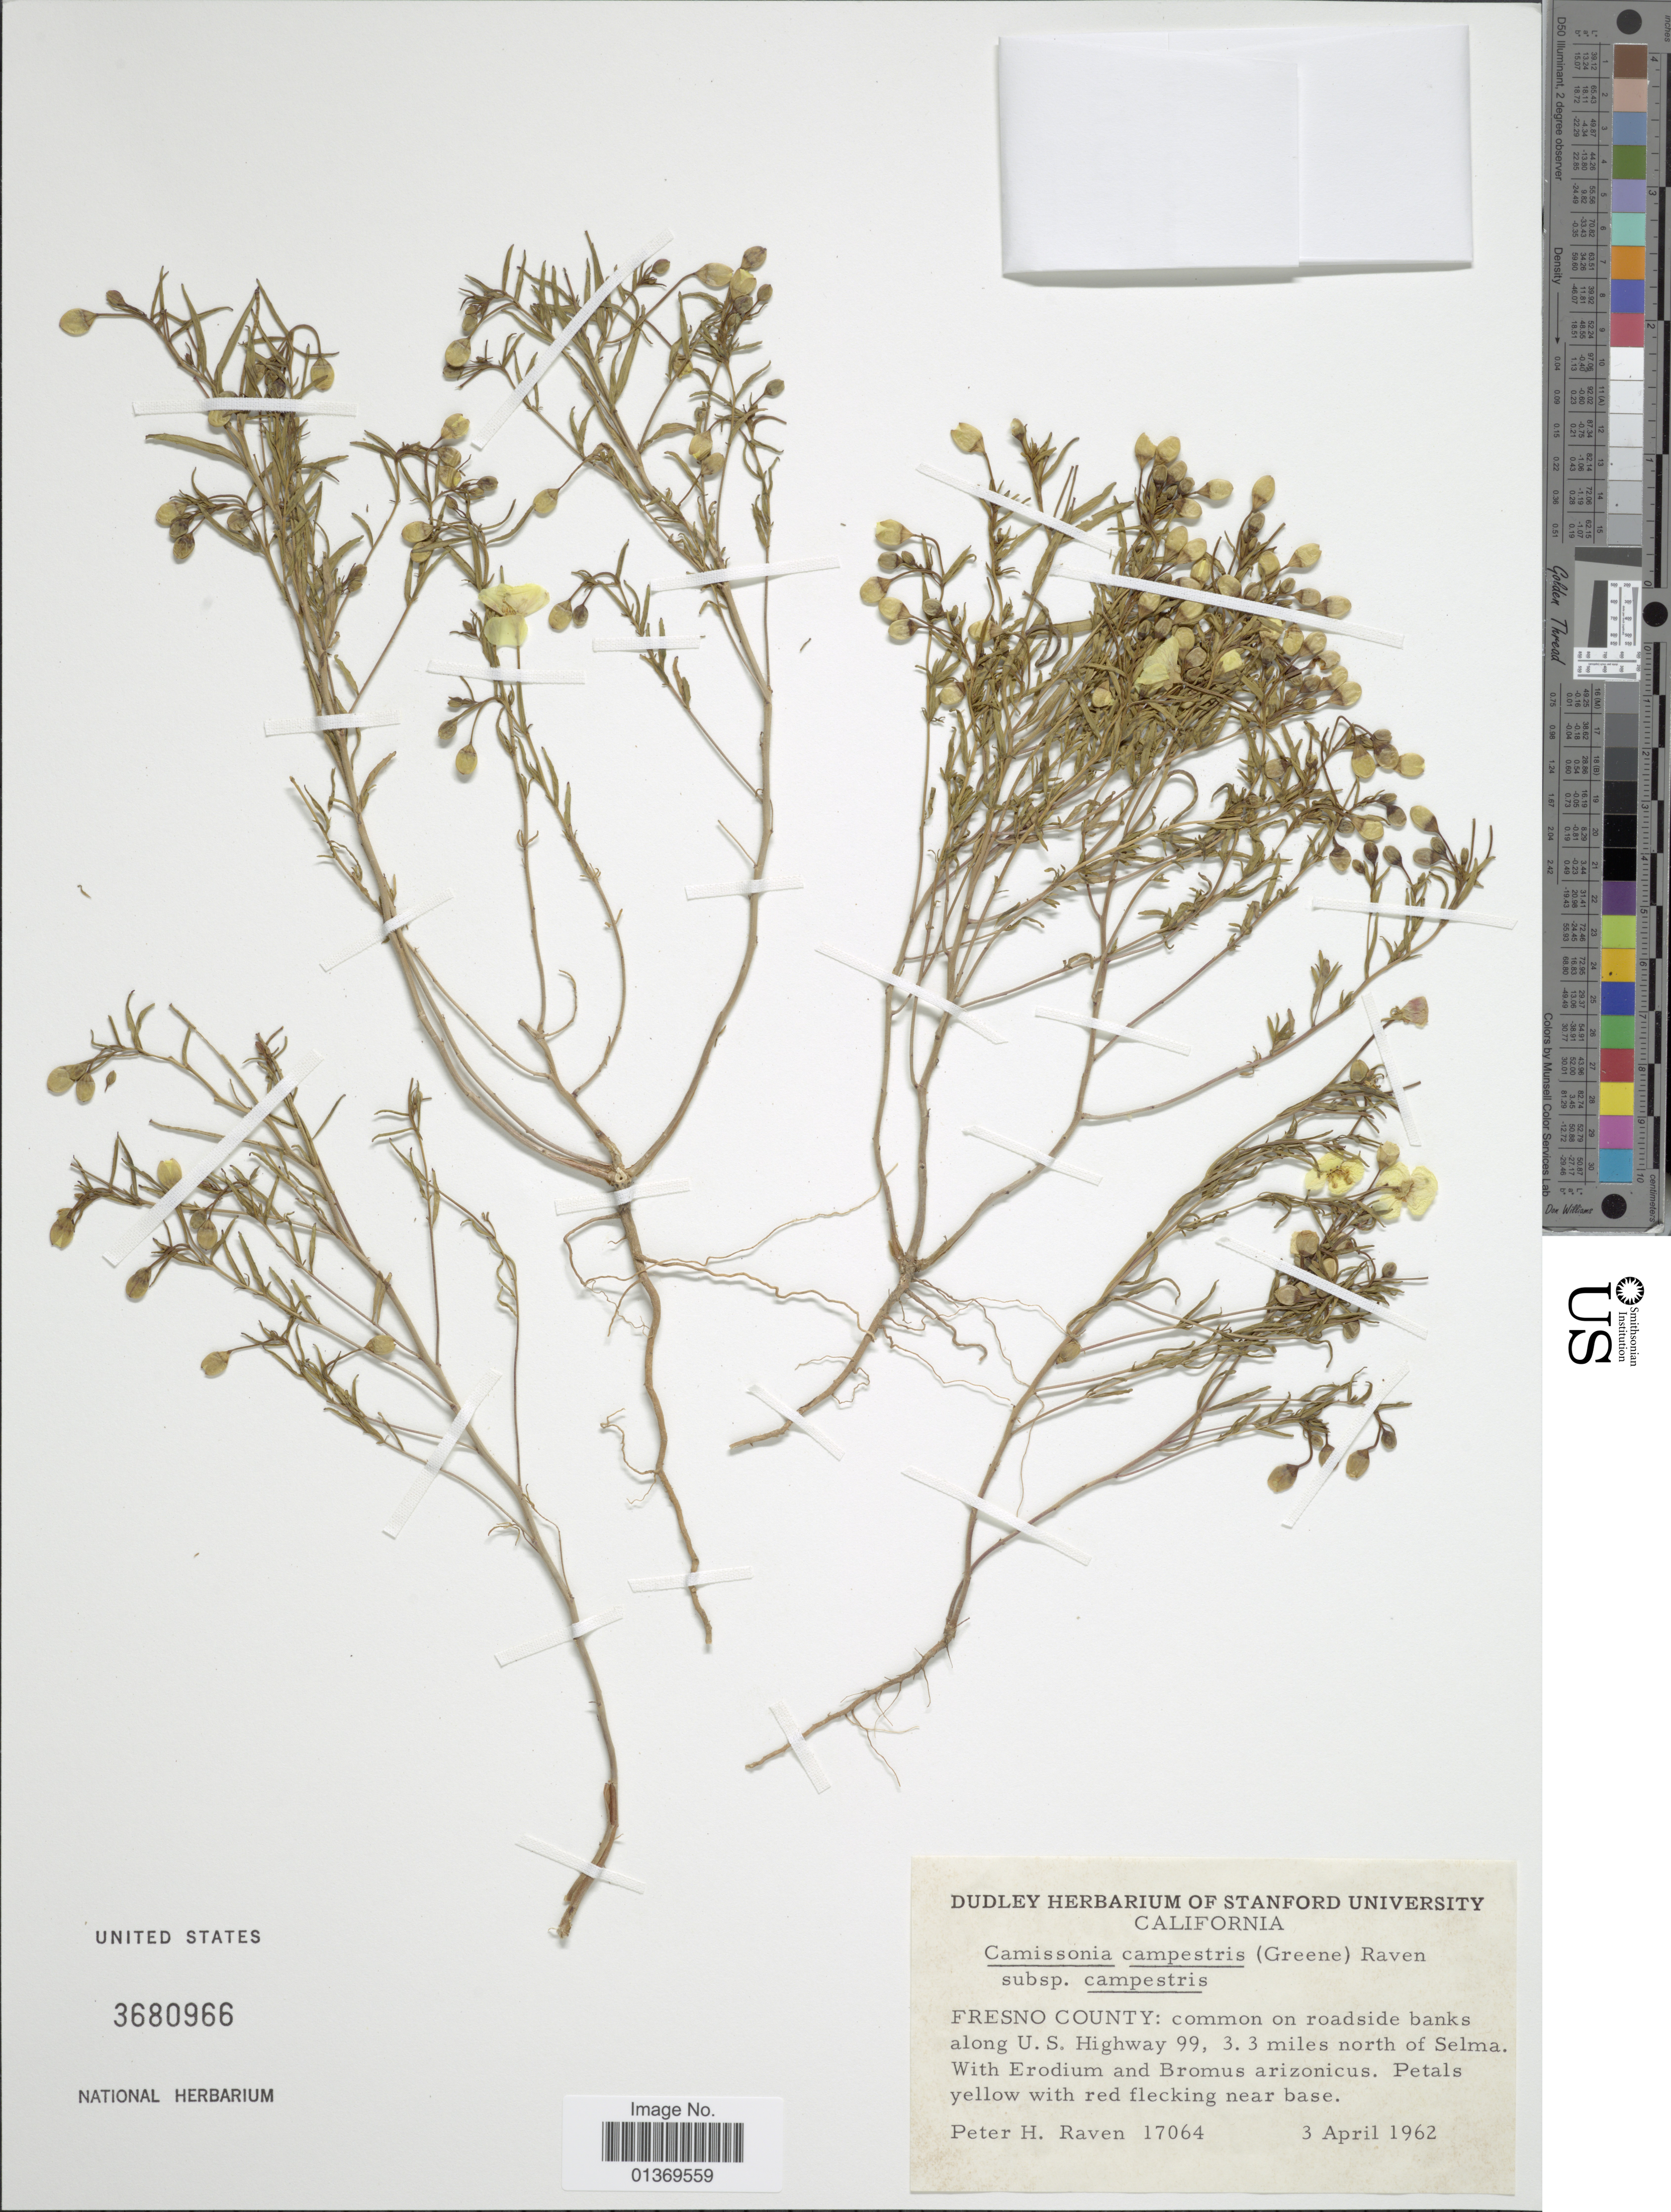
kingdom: Plantae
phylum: Tracheophyta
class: Magnoliopsida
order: Myrtales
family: Onagraceae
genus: Camissonia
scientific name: Camissonia campestris subsp. campestris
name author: (Greene) P.H. Raven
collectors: P. H. Raven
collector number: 17064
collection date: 1962-04-03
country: United States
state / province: California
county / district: Fresno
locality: Fresno County: common on roadside banks along U.S. Highway 99, 3.3 miles north of Selma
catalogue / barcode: US 3680966